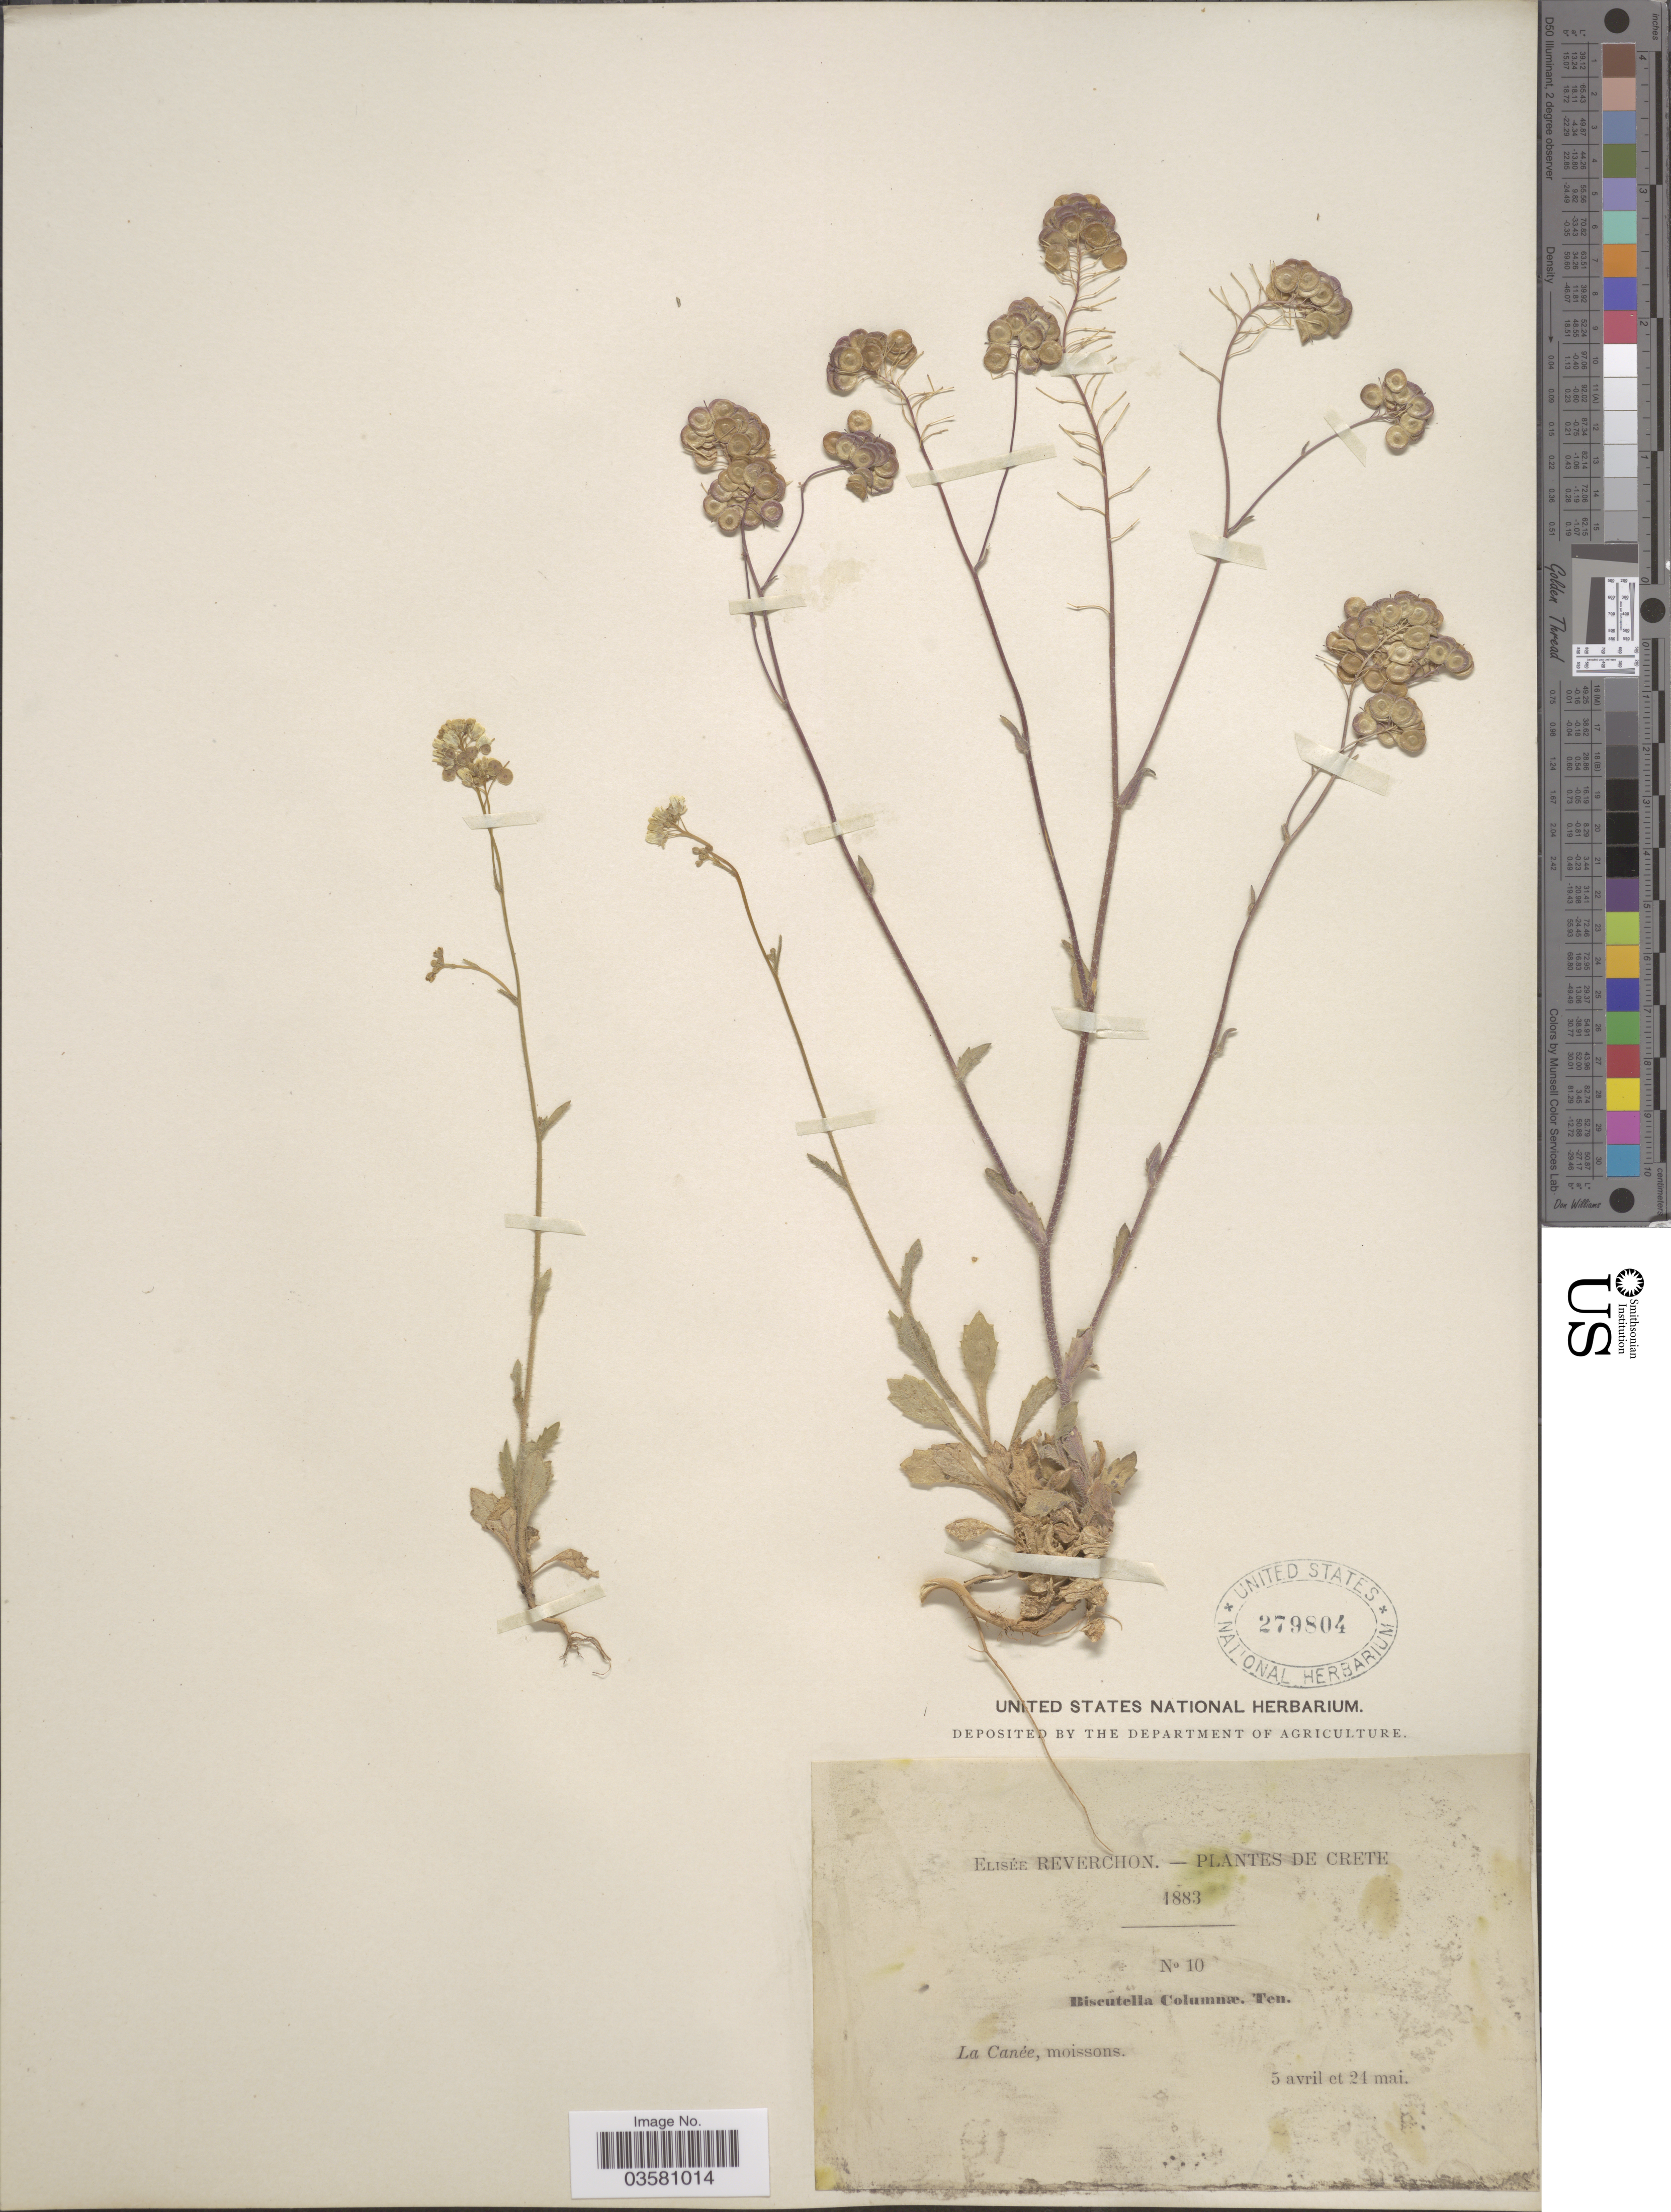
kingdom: Plantae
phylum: Tracheophyta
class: Magnoliopsida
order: Brassicales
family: Brassicaceae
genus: Biscutella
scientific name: Biscutella columnae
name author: Ten.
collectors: E. Reverchon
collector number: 10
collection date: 1883-04-05/1883-05-24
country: Greece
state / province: Crete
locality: La Canée, moissons.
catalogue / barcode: US 279804